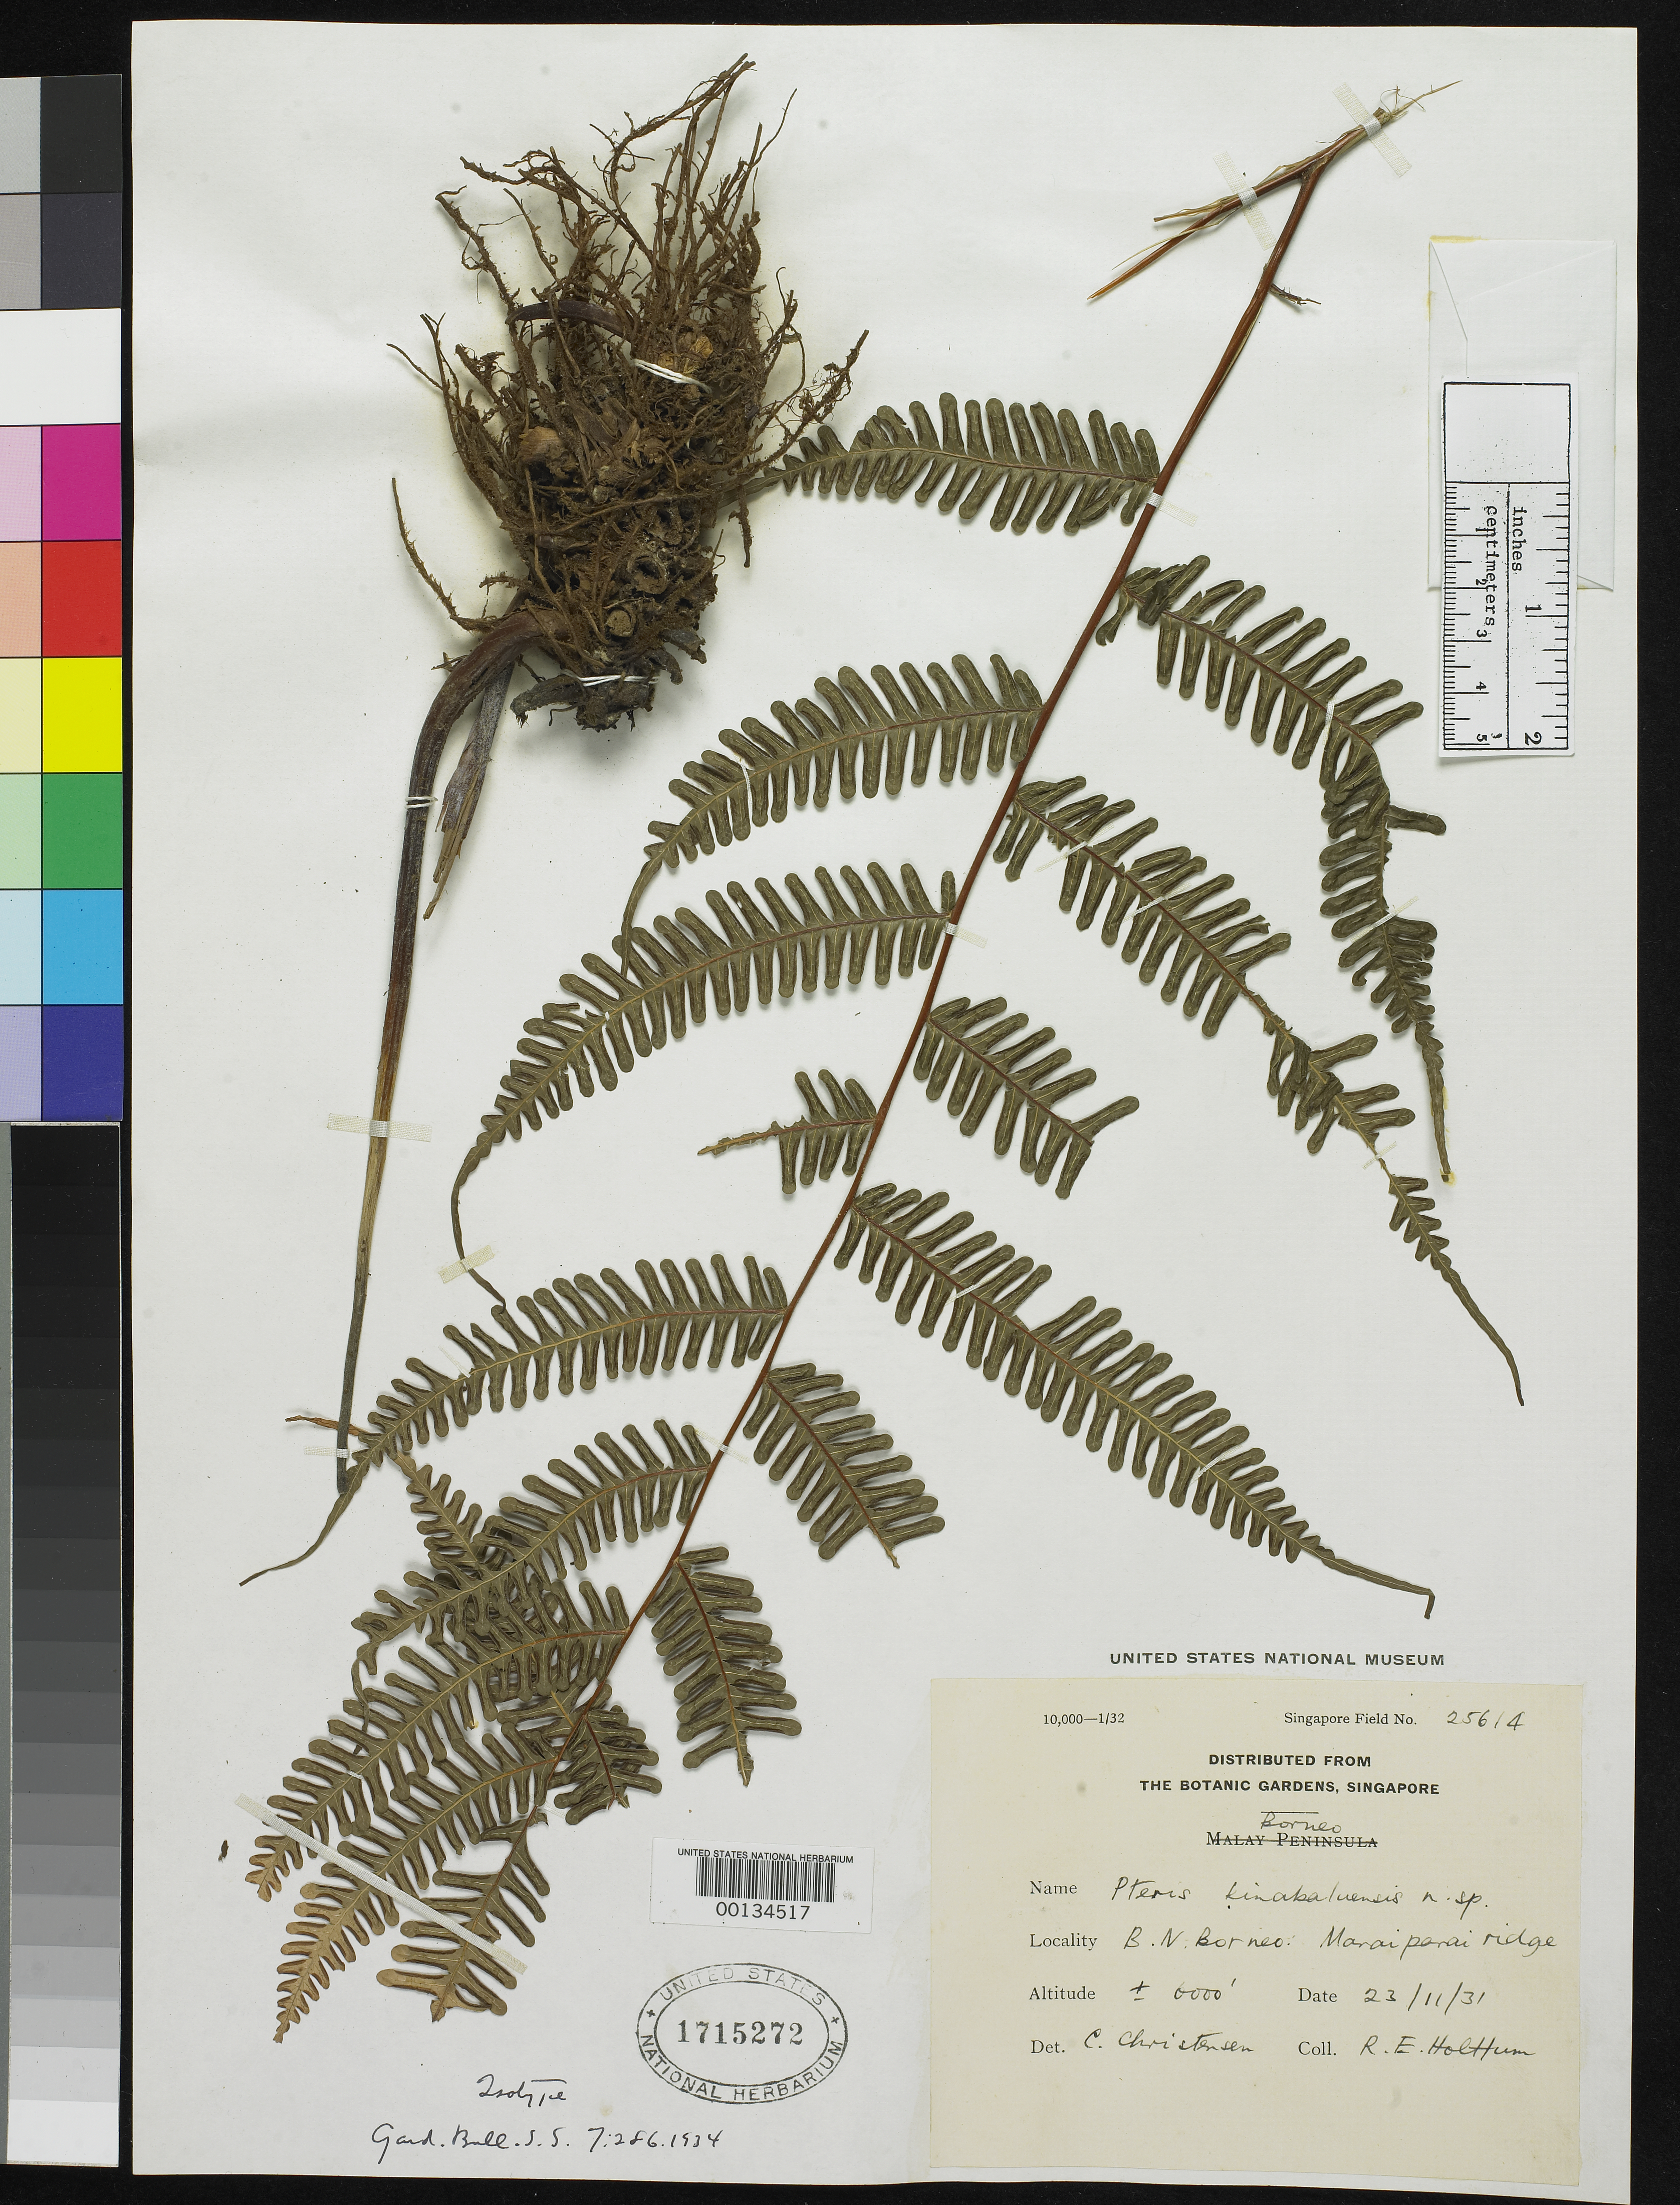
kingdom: Plantae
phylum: Tracheophyta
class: Polypodiopsida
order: Polypodiales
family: Pteridaceae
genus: Pteris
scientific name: Pteris kinabaluensis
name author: C. Chr.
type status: Type Collection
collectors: R. E. Holttum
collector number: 25614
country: Malaysia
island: Borneo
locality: British North Borneo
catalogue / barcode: US 1715272